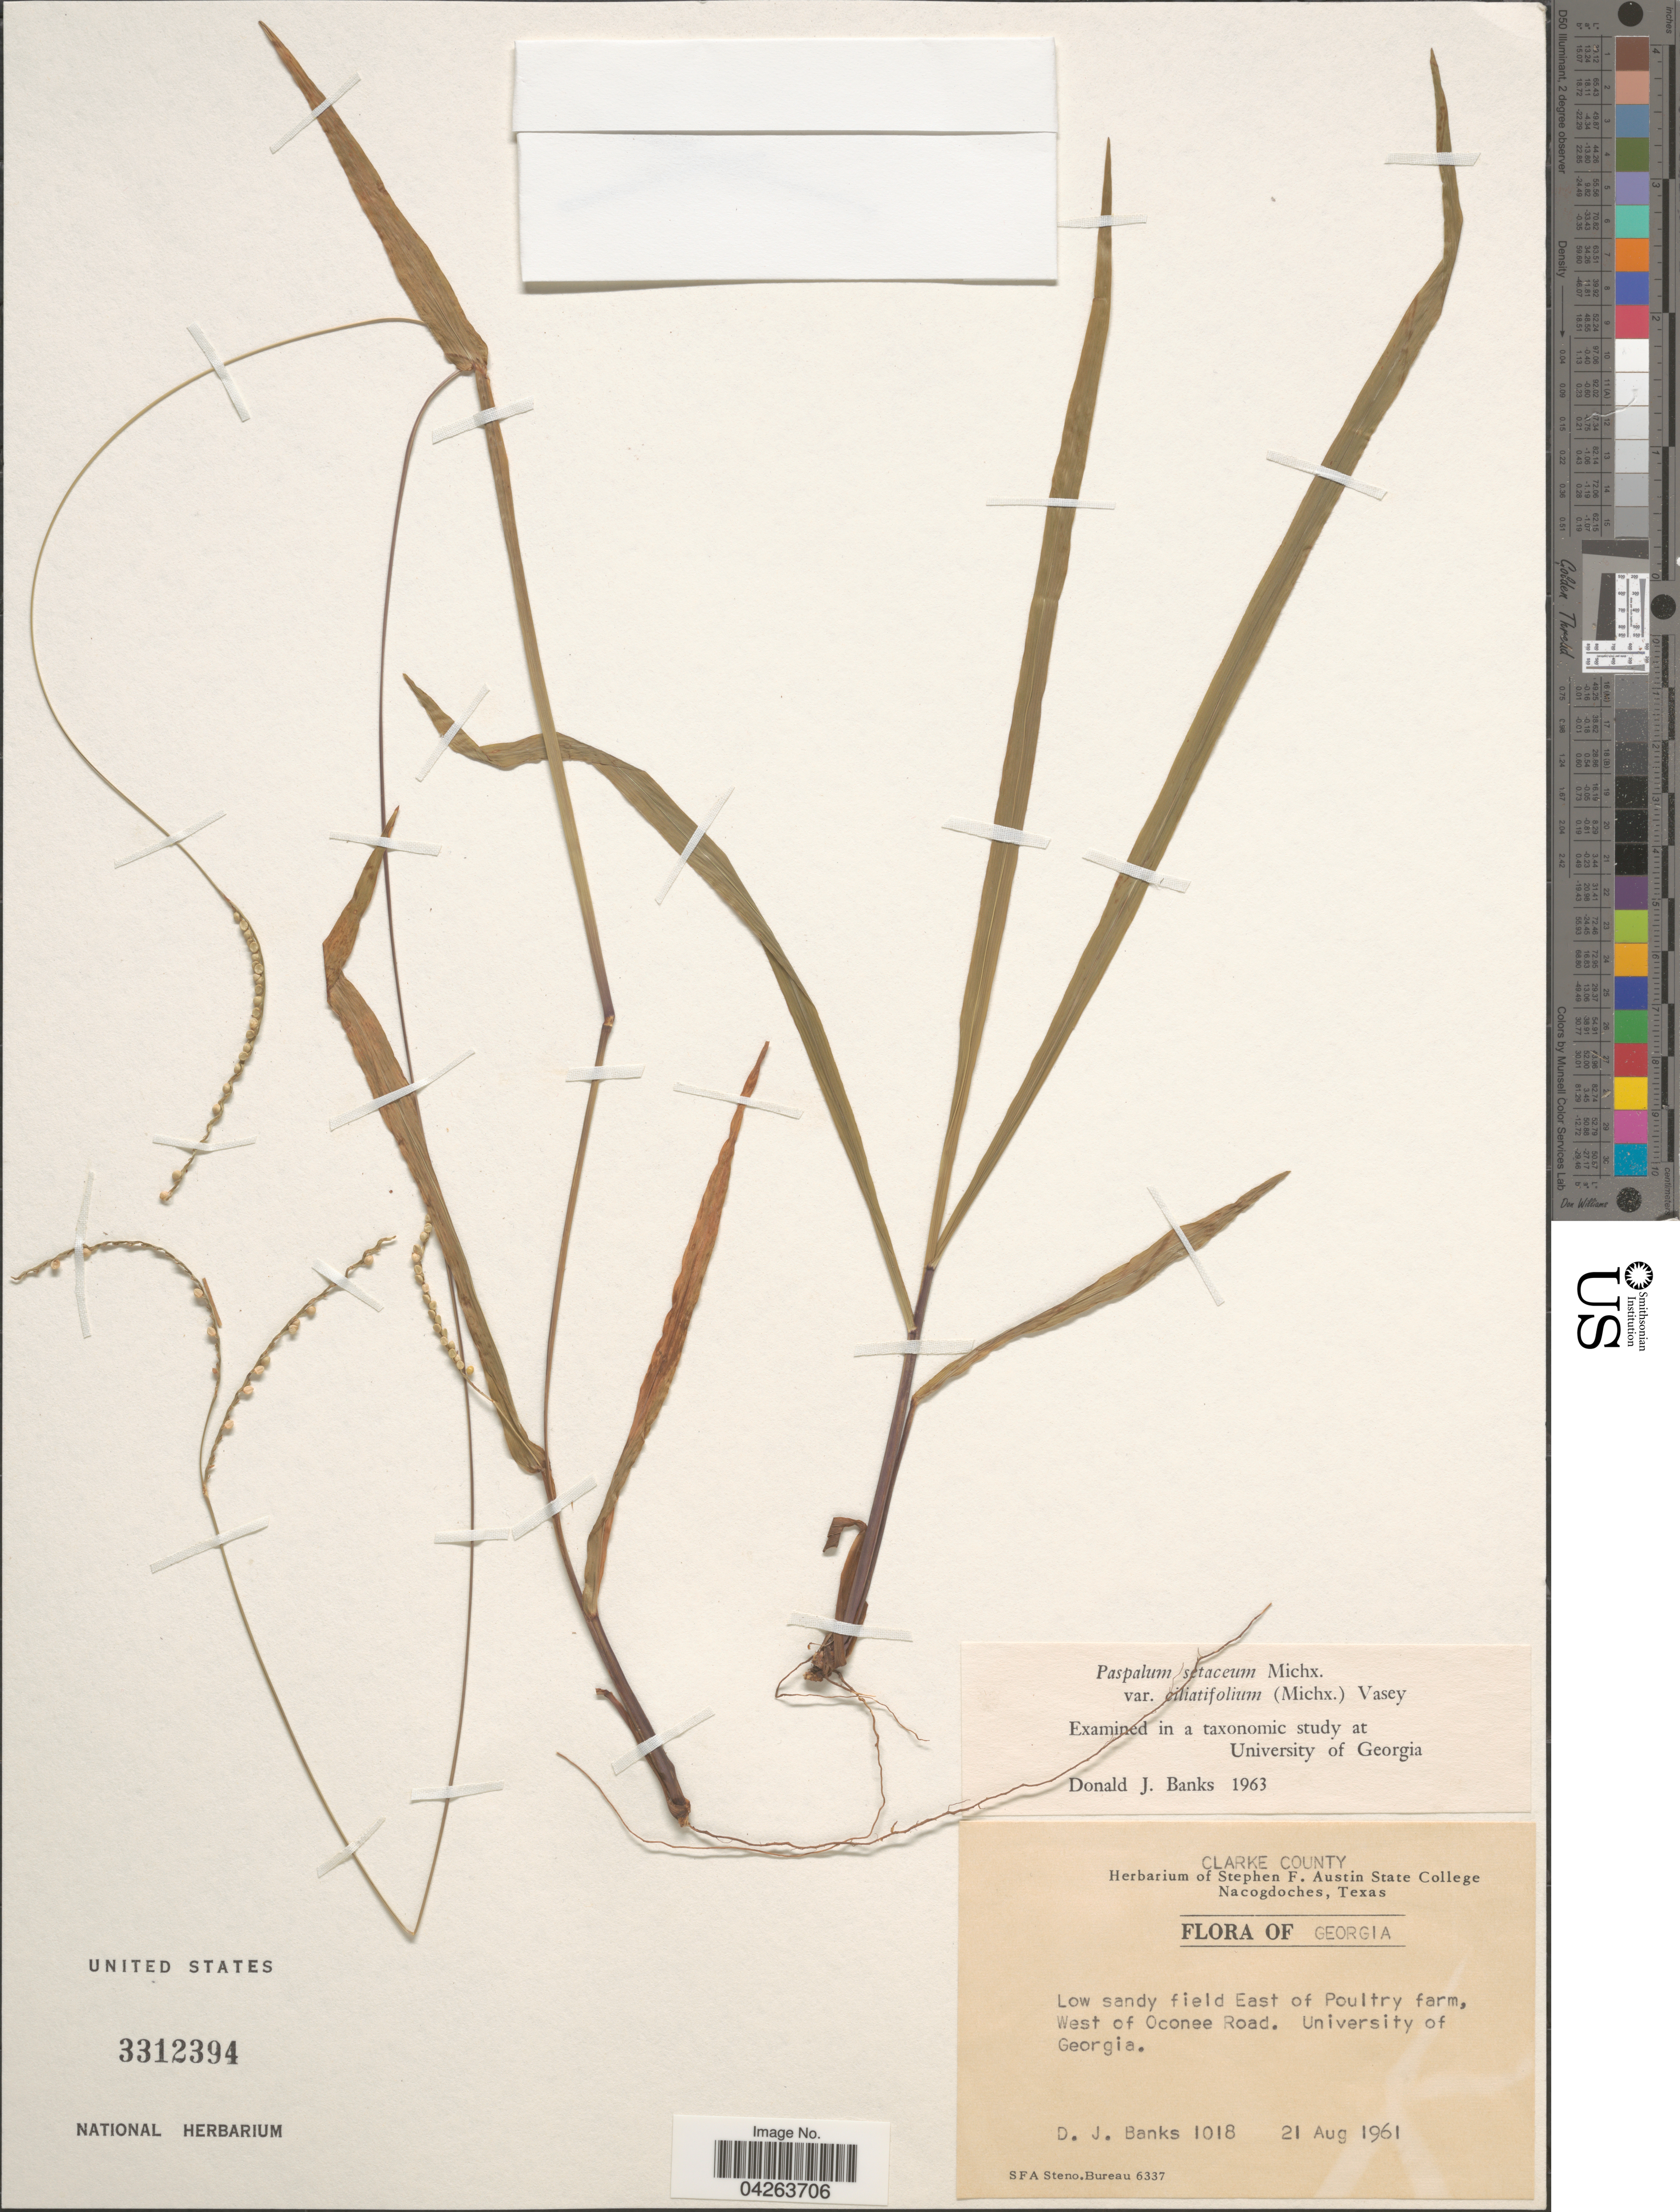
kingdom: Plantae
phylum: Tracheophyta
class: Liliopsida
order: Poales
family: Poaceae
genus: Paspalum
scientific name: Paspalum setaceum var. ciliatifolium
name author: (Michx.) Vasey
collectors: D. J. Banks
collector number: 1018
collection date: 1961-08-21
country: United States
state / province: Georgia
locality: Clarke County. Low sandy field East of Poultry farm, West of Oconee Road.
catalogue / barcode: US 3312394